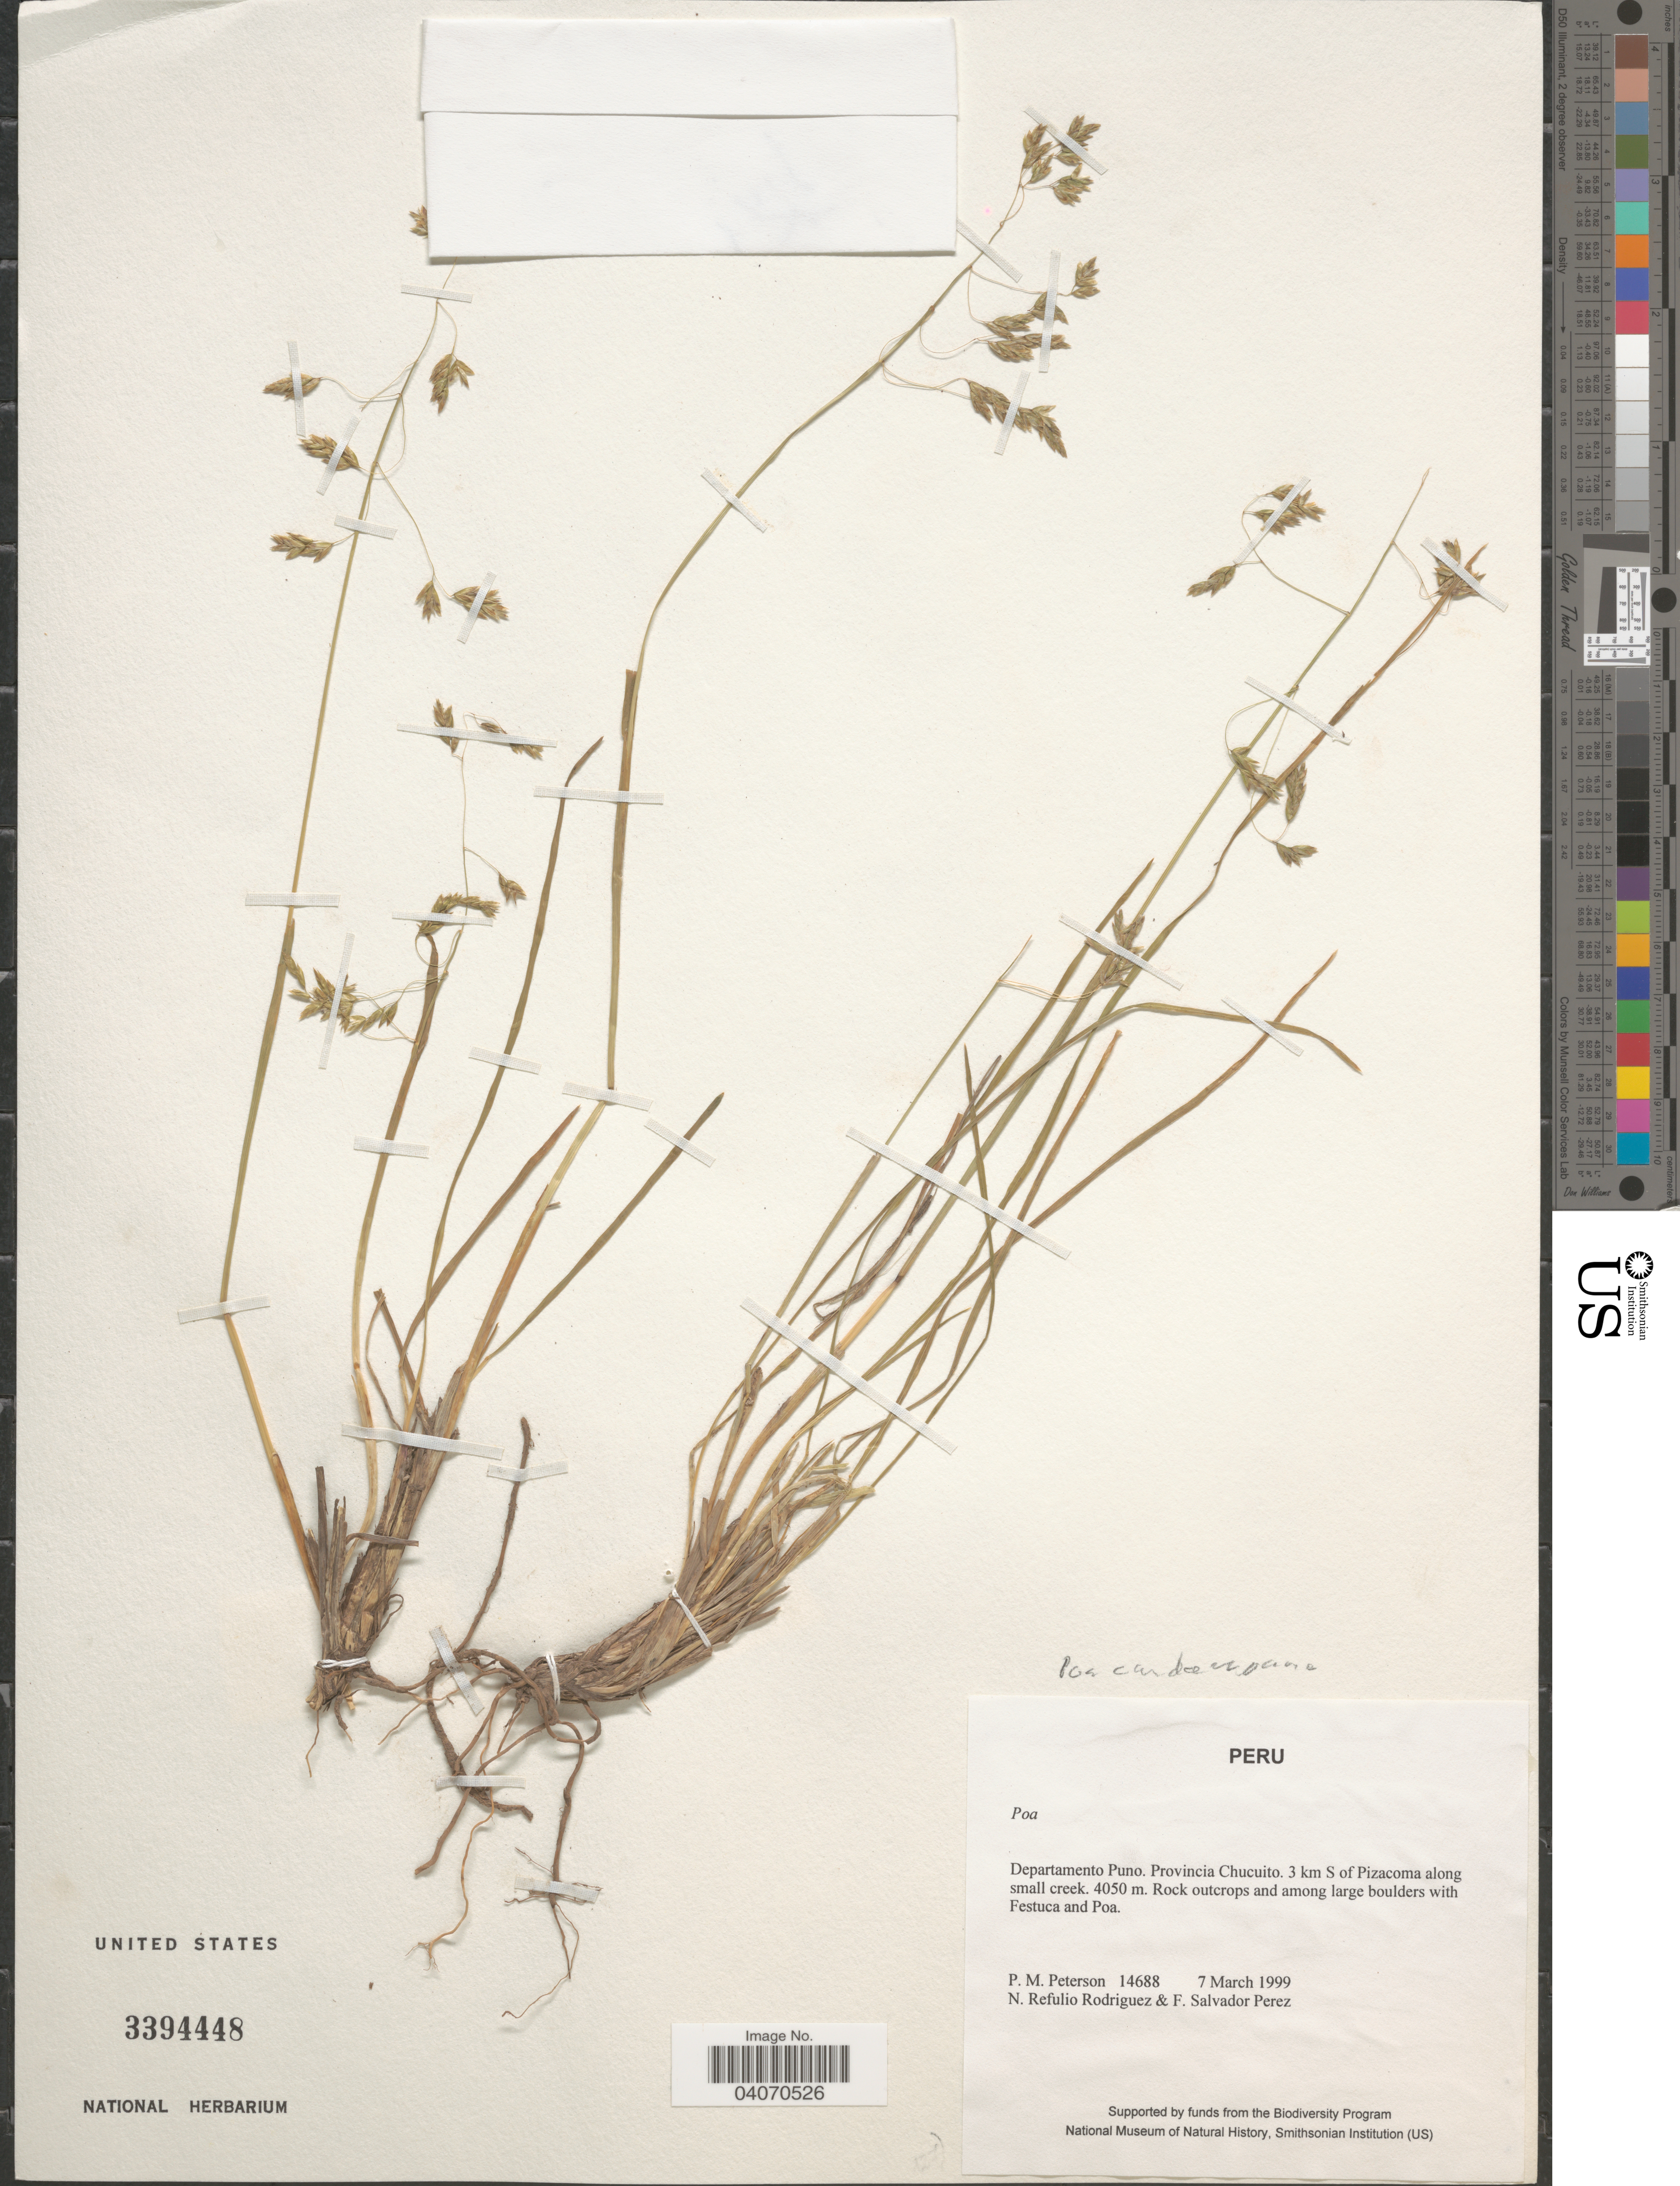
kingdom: Plantae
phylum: Tracheophyta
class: Liliopsida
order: Poales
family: Poaceae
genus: Poa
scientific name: Poa candamoana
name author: Pilg.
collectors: P. M. Peterson, N. Refulio-Rodríguez & F. Salvador Perez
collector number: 14688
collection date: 1999-03-07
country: Peru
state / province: Puno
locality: Departamento Puno. Provincia Chucuito. 3 km S of Pizacoma along small creek.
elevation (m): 4050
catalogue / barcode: US 3394448